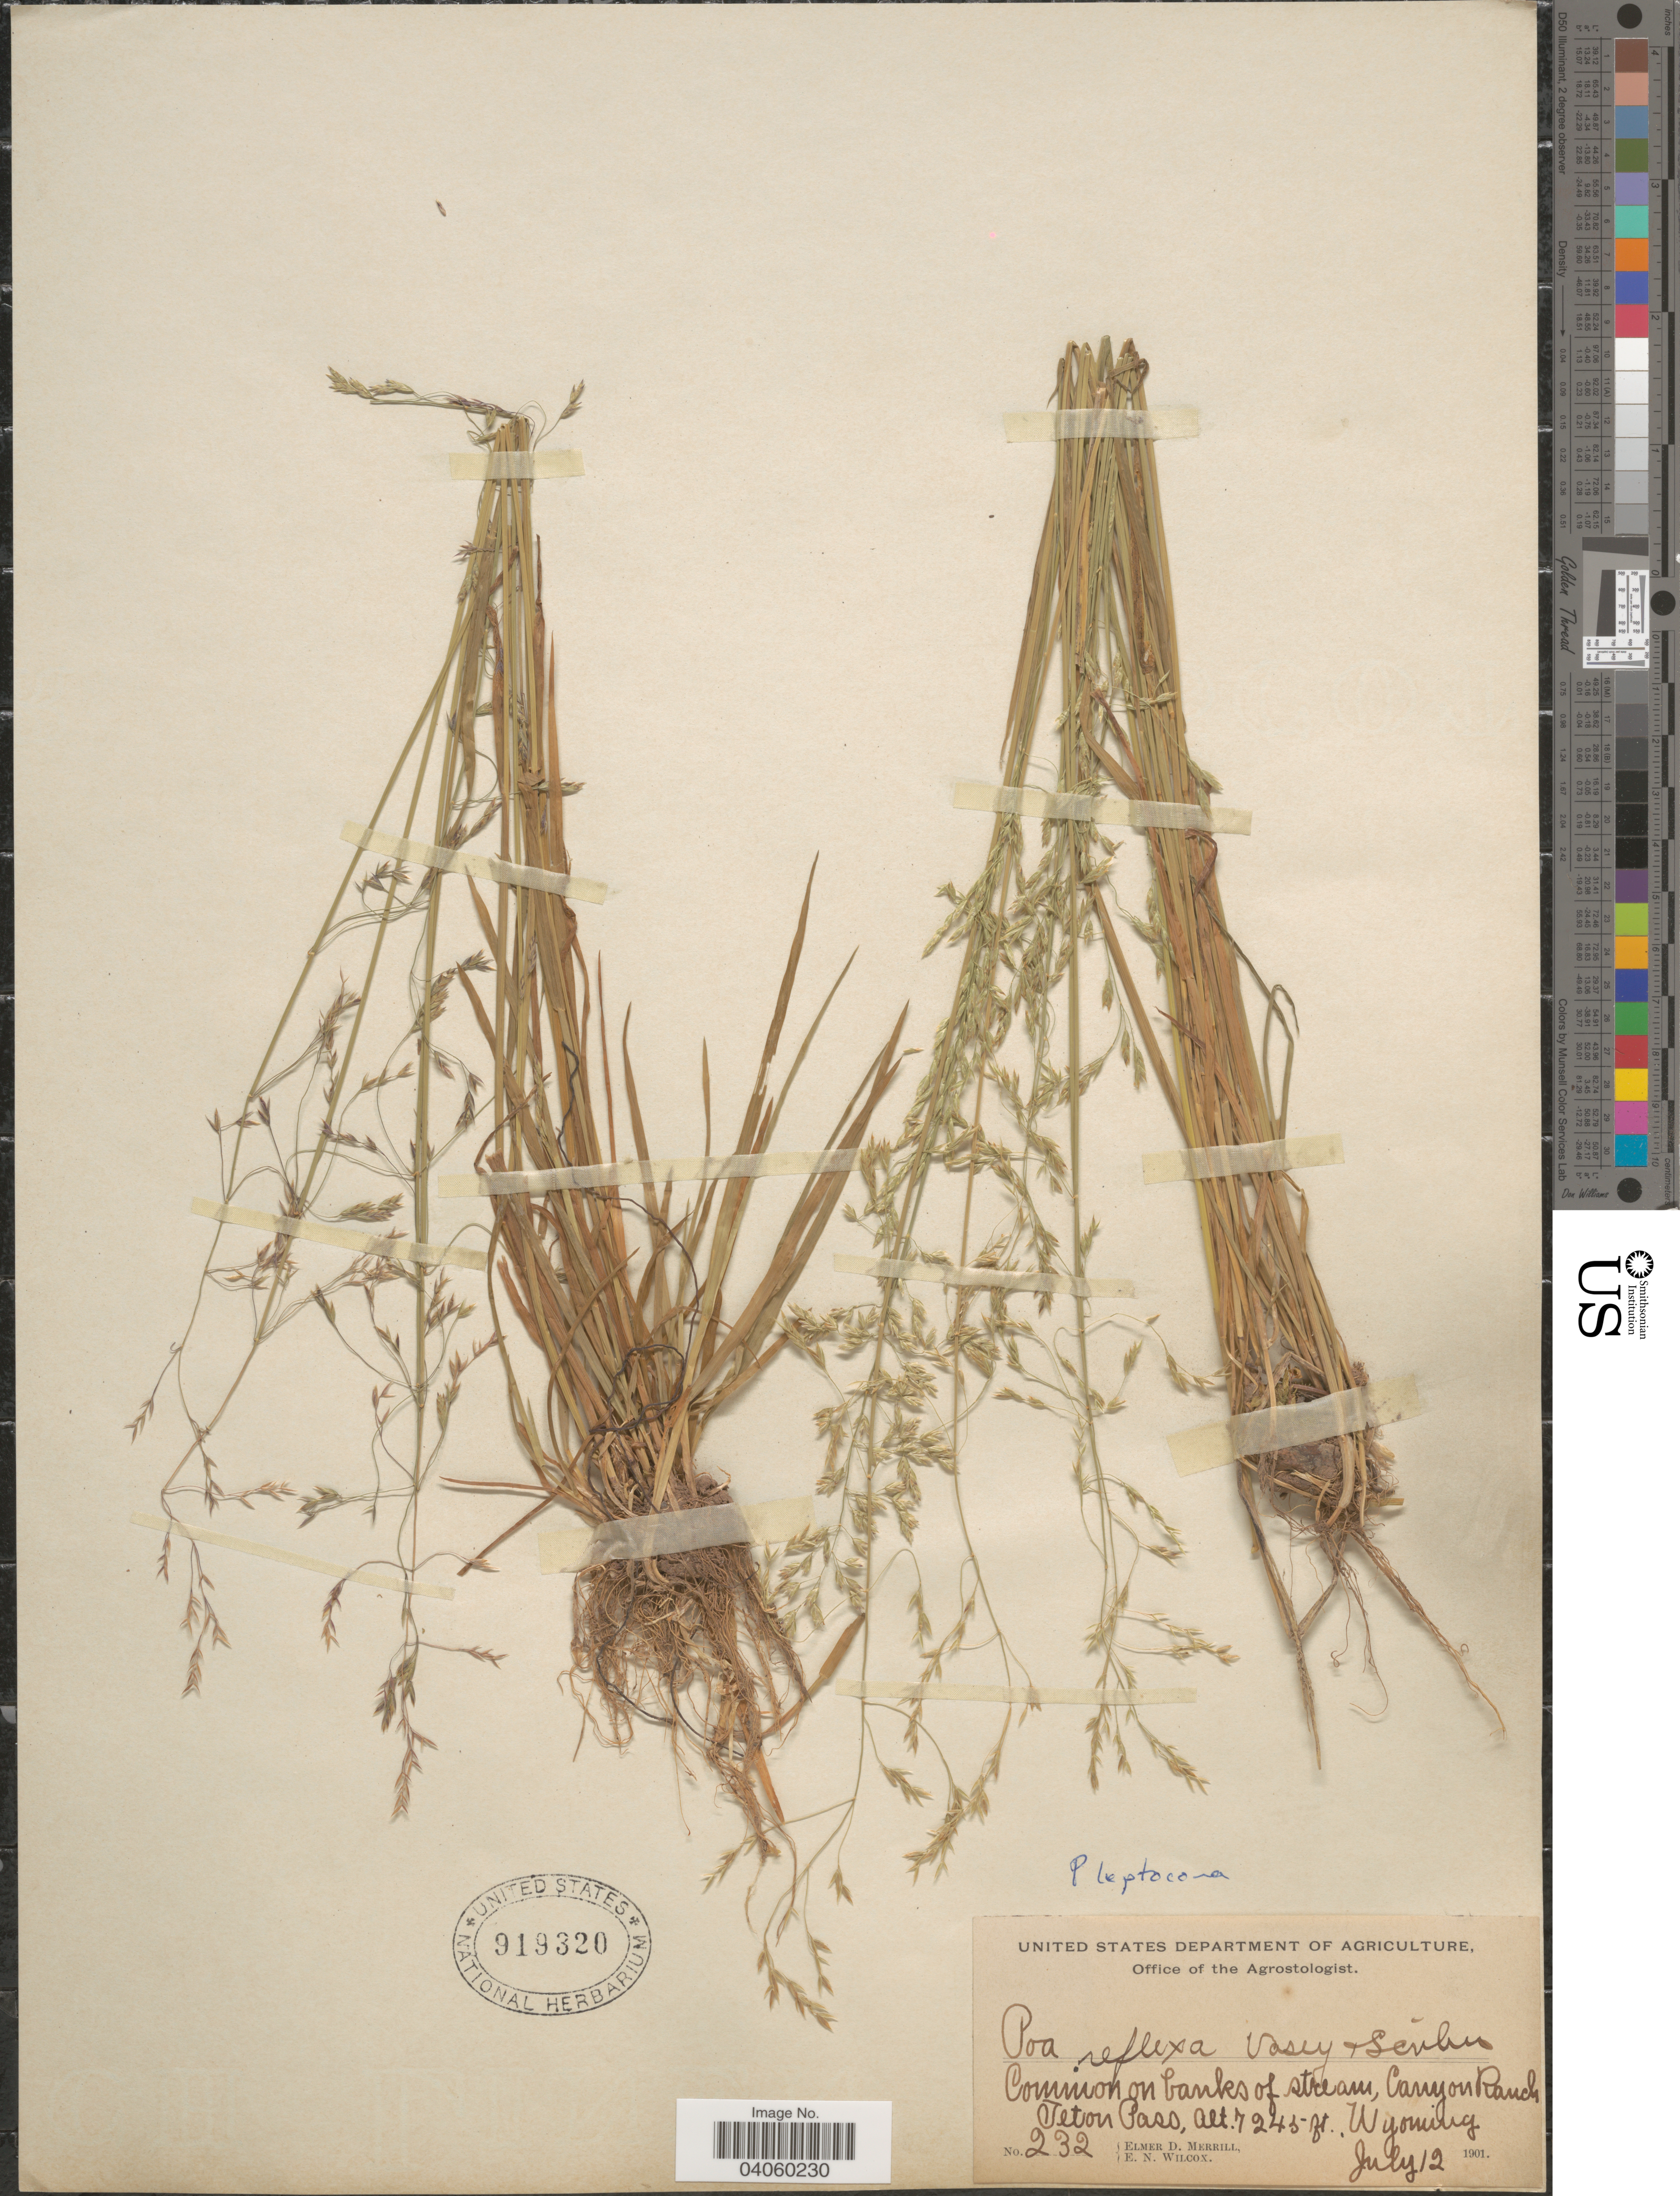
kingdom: Plantae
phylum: Tracheophyta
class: Liliopsida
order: Poales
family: Poaceae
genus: Poa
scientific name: Poa leptocoma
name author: Trin.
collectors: E. D. Merrill & E. Wilcox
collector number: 232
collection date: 1901-07-12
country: United States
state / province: Wyoming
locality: Common on banks of stream, Canyon Ranch Teton Pass.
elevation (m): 2208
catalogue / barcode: US 919320